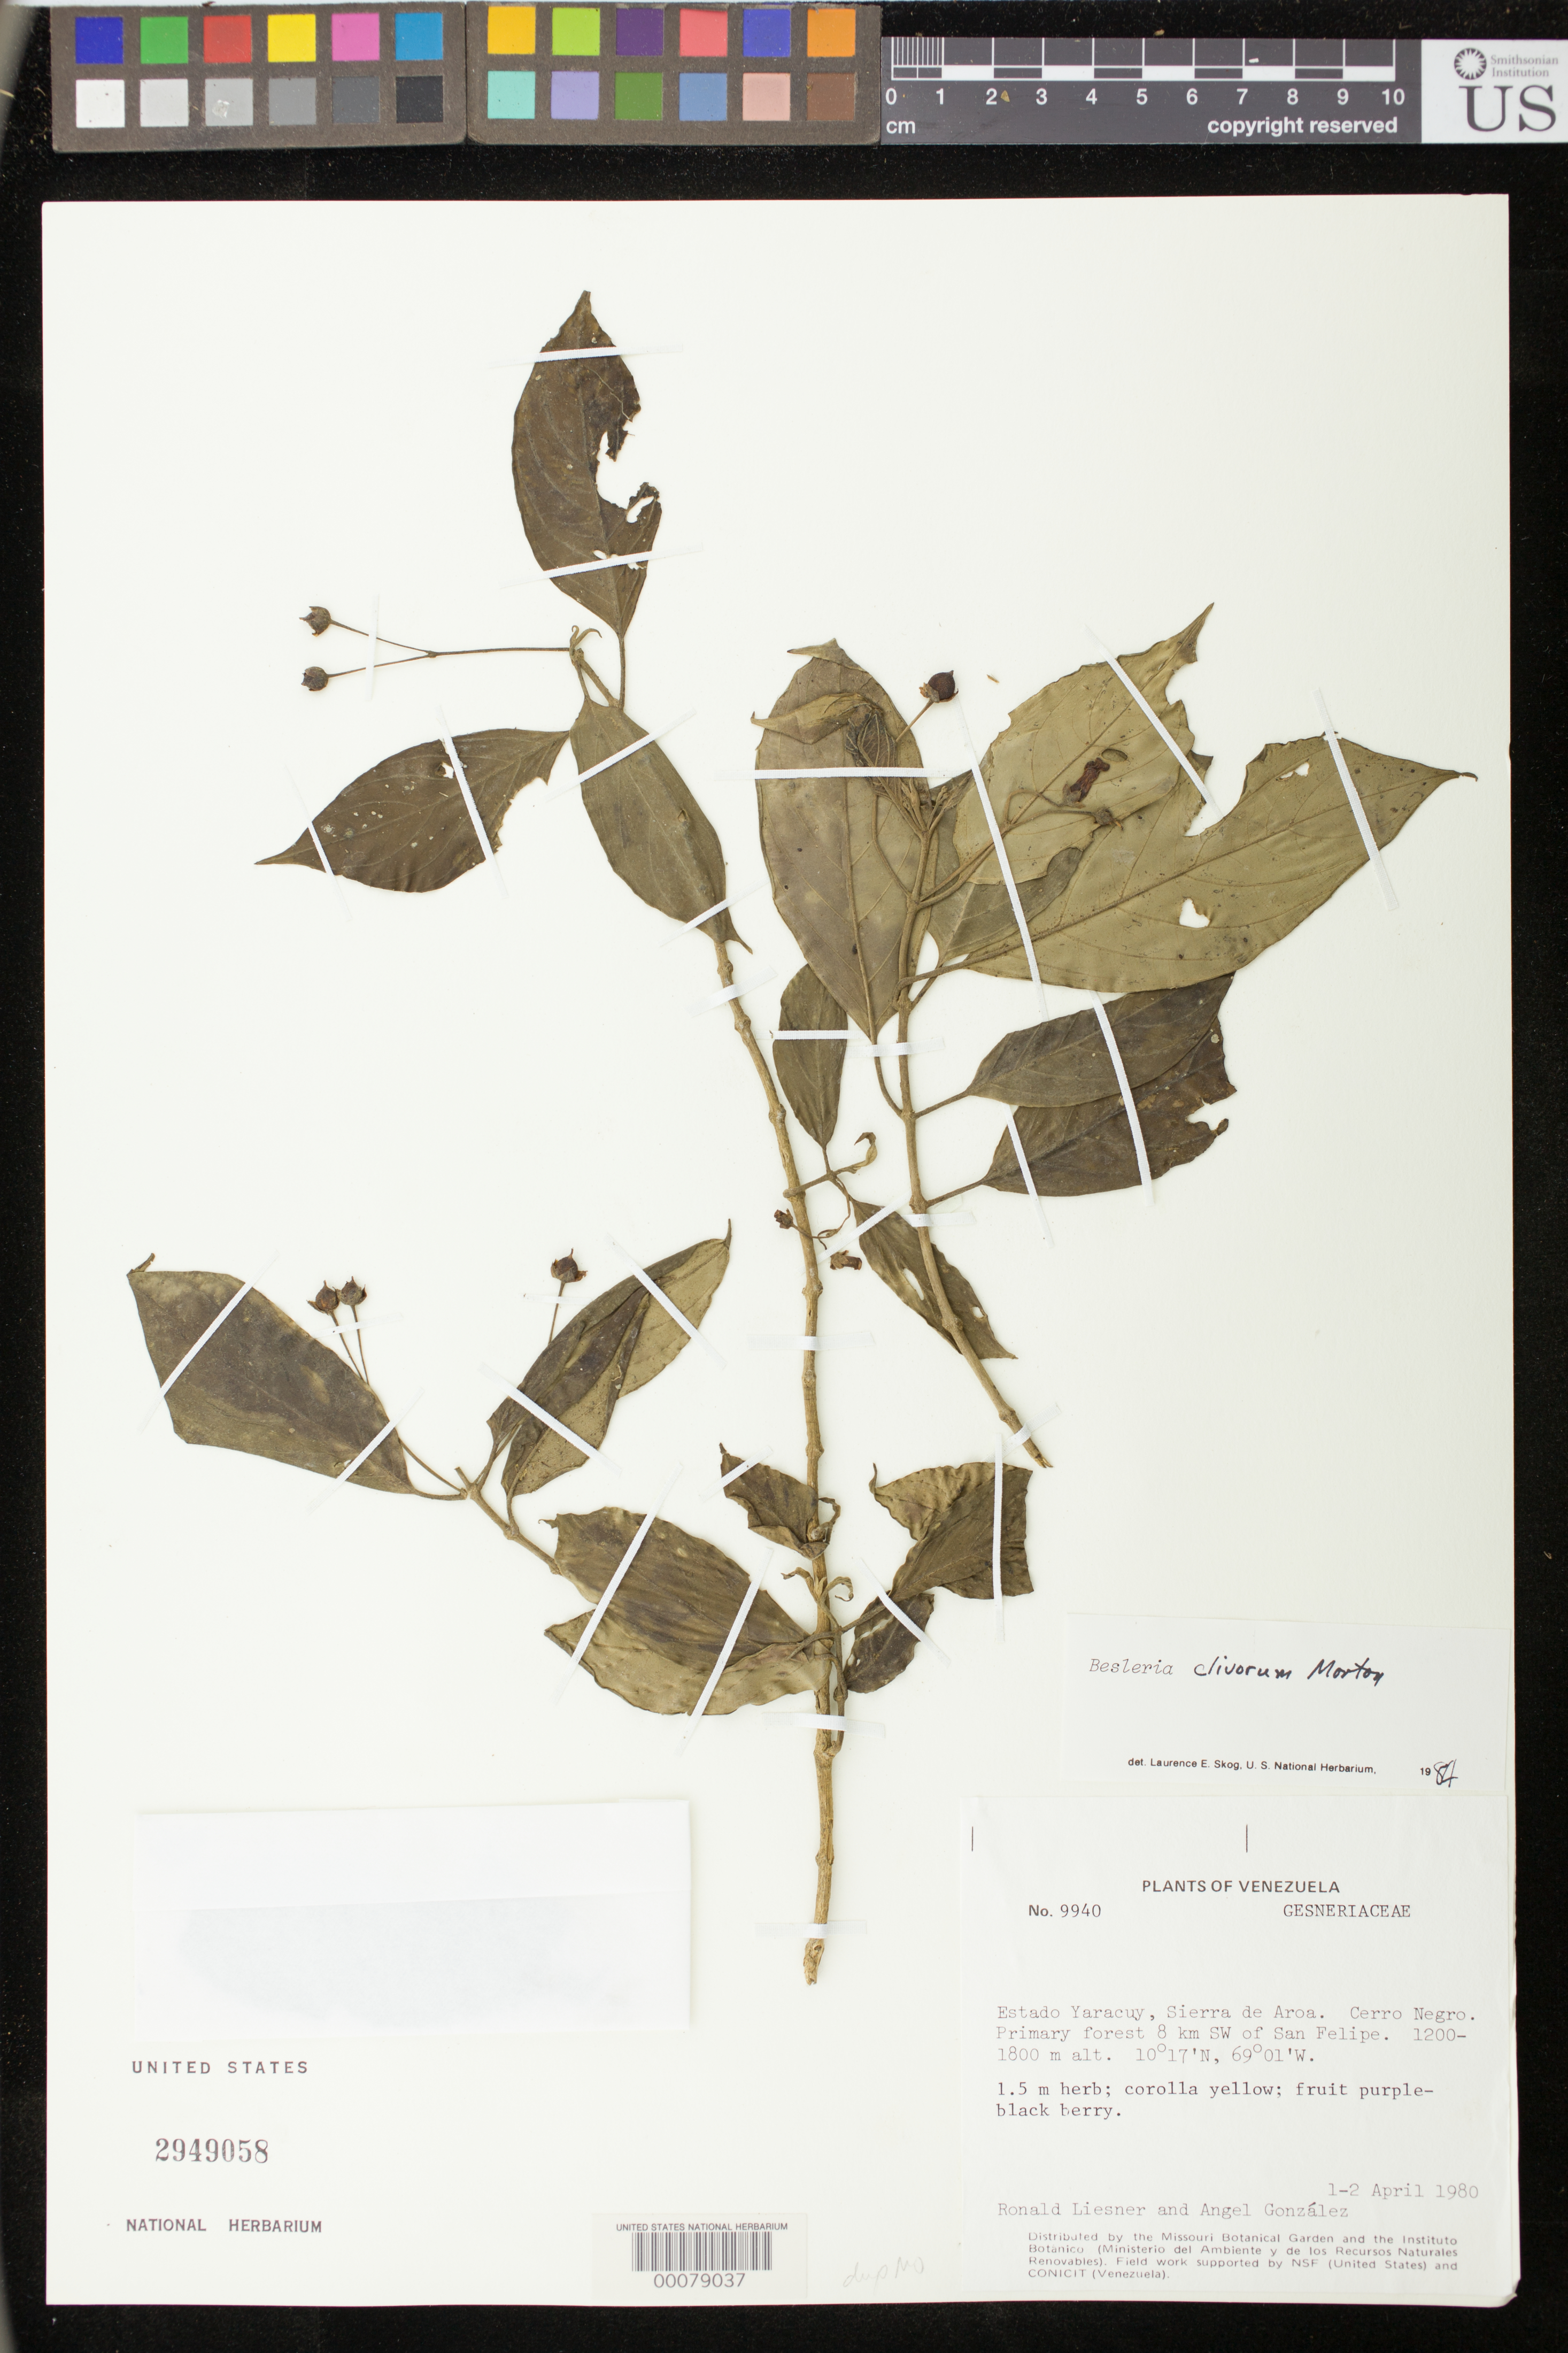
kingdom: Plantae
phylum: Tracheophyta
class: Magnoliopsida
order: Lamiales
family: Gesneriaceae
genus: Besleria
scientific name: Besleria clivorum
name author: C.V. Morton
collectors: R. L. Liesner & A. C. González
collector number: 9940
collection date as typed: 1-2 Apr 1980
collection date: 1980-04-01/1980-04-02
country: Venezuela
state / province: Yaracuy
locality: Sierra de Aroa, Cerro Negro, 8 km SW of San Felipe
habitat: Primary forest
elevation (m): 1220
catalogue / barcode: US 2949058